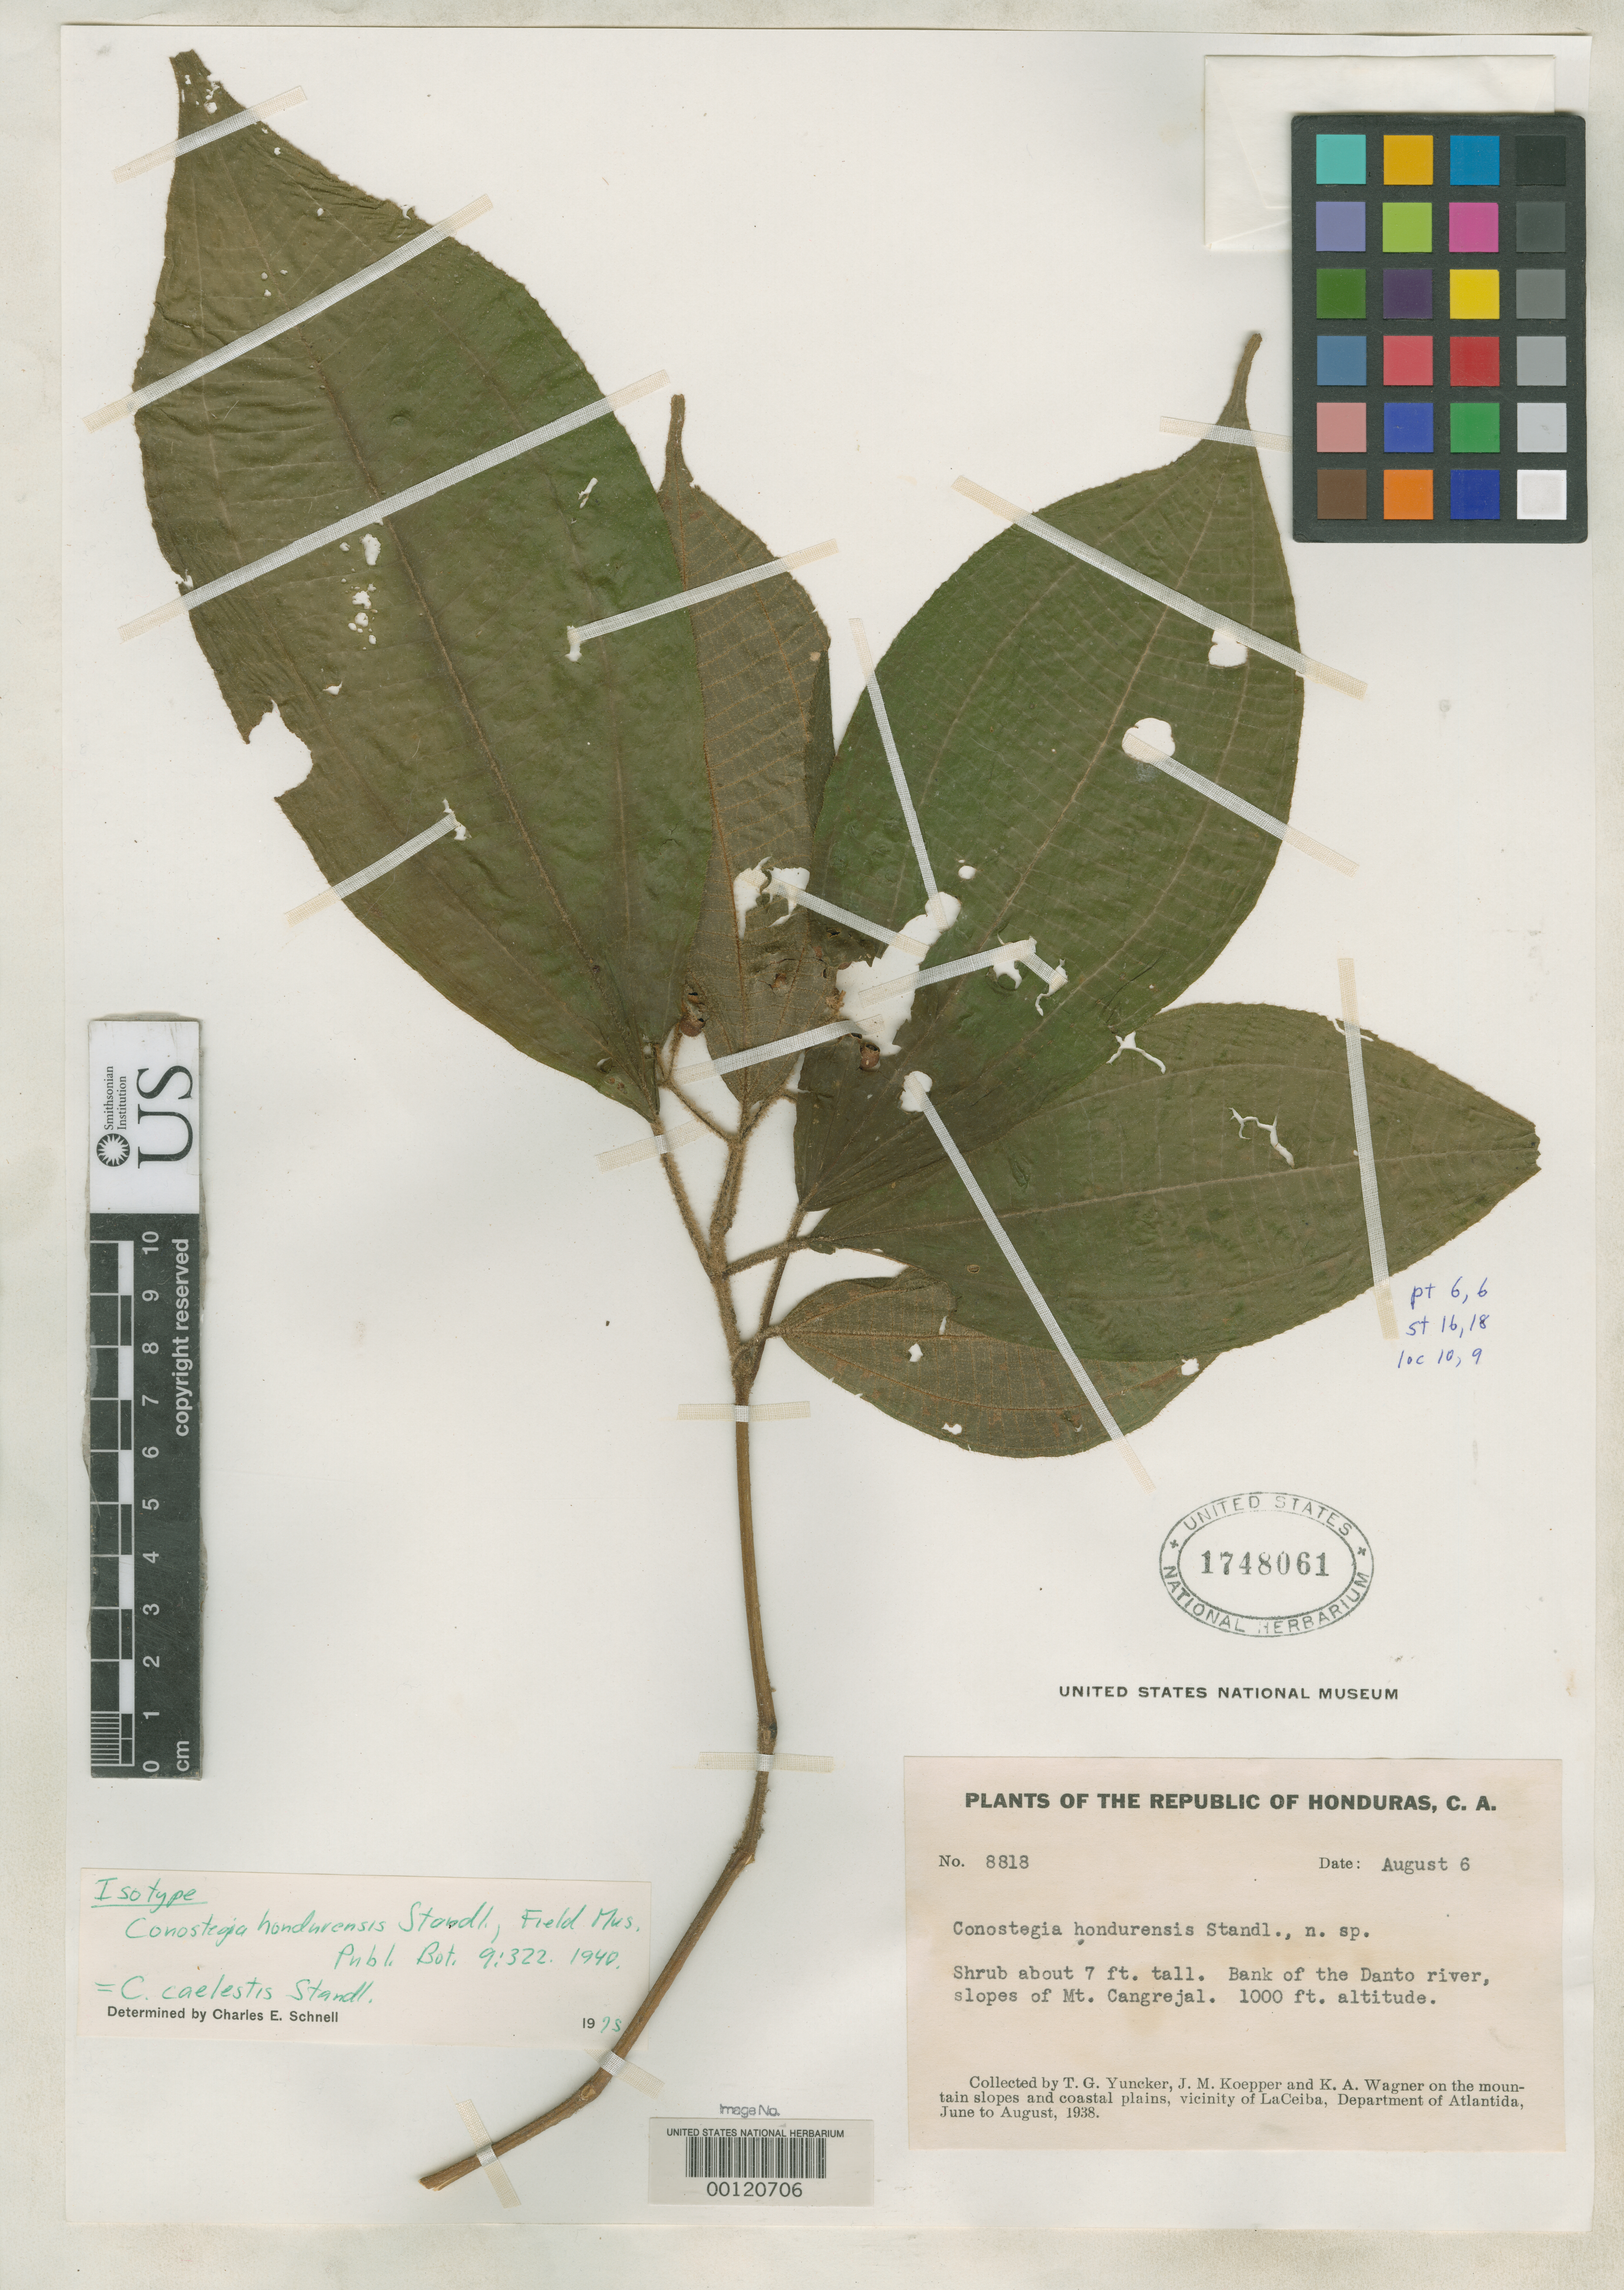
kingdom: Plantae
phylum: Tracheophyta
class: Magnoliopsida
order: Myrtales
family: Melastomataceae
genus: Conostegia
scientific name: Conostegia hondurensis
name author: Standl.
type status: Isotype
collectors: T. G. Yuncker, J. M. Koepper & K. A. Wagner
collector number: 8818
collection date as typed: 06 Aug 1938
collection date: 1938-08-06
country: Honduras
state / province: Atlántida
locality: Bank of Rio Danto, near La Ceiba.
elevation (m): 300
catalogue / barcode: US 1748061